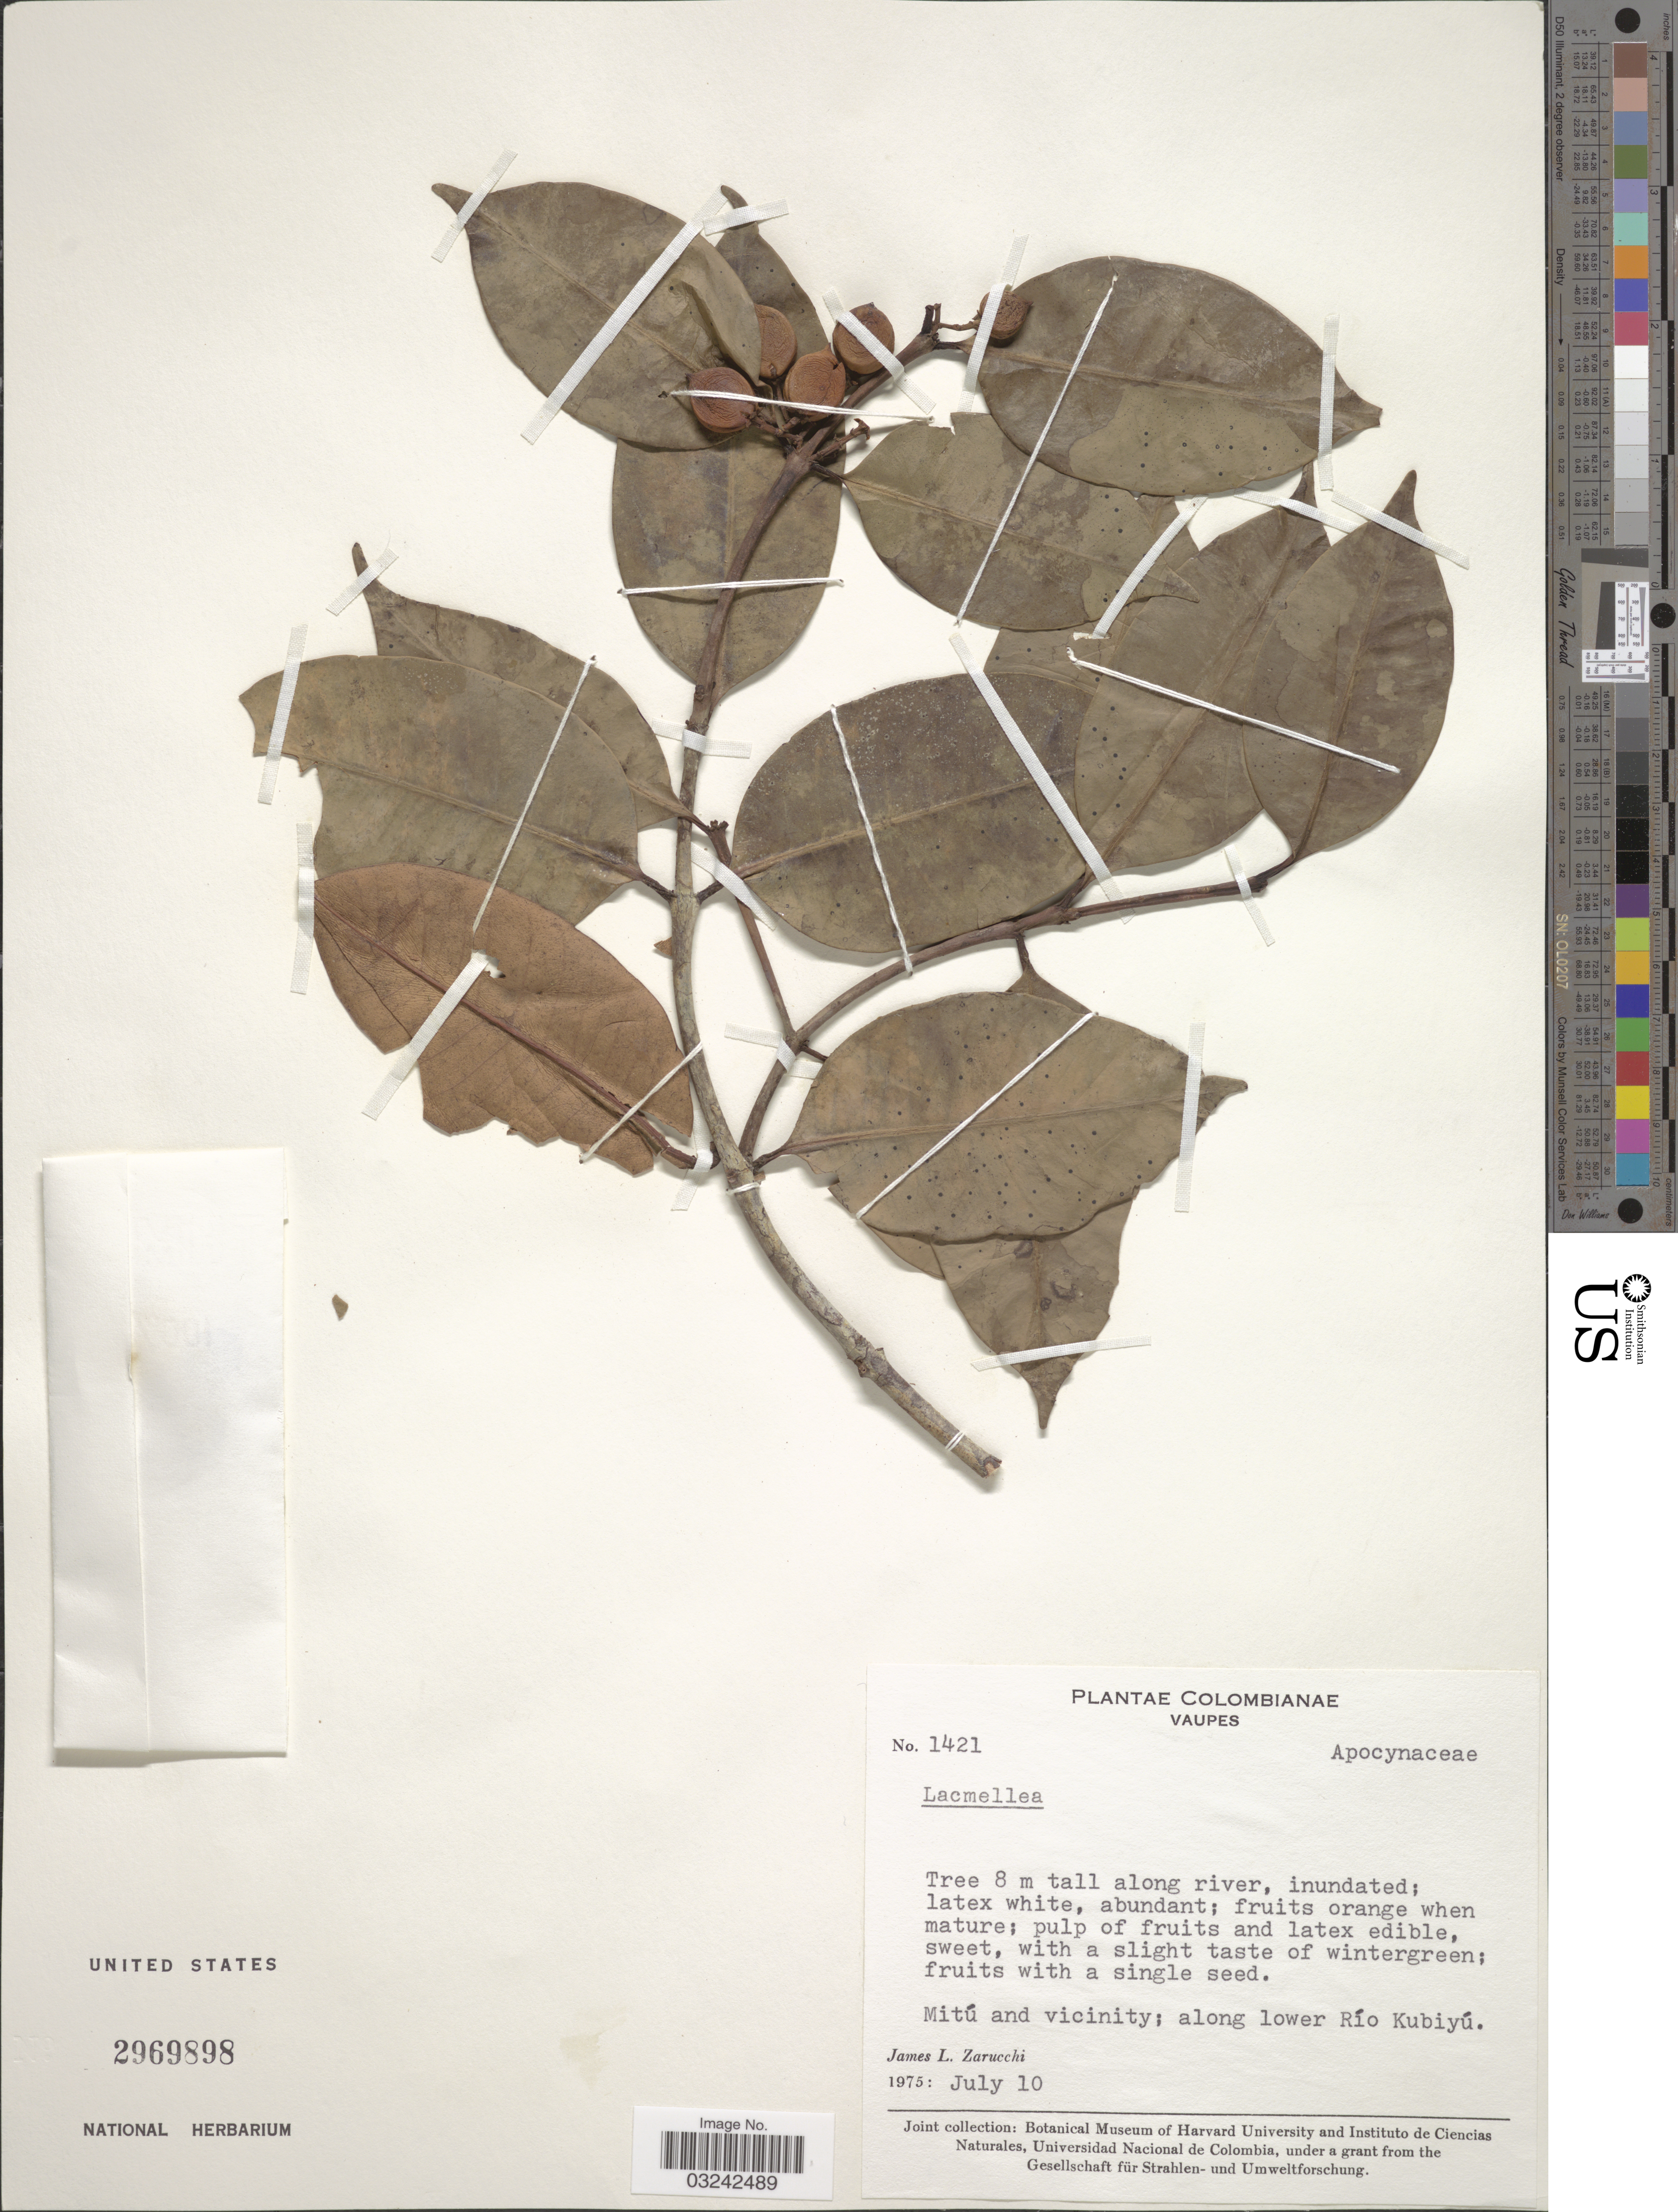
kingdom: Plantae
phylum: Tracheophyta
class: Magnoliopsida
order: Gentianales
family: Apocynaceae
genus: Lacmellea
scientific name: Lacmellea sp.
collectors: J. L. Zarucchi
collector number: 1421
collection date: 1975-07-10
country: Colombia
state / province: Vaupés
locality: Mitú and vicinity; along lower Río Kubiyú.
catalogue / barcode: US 2969898